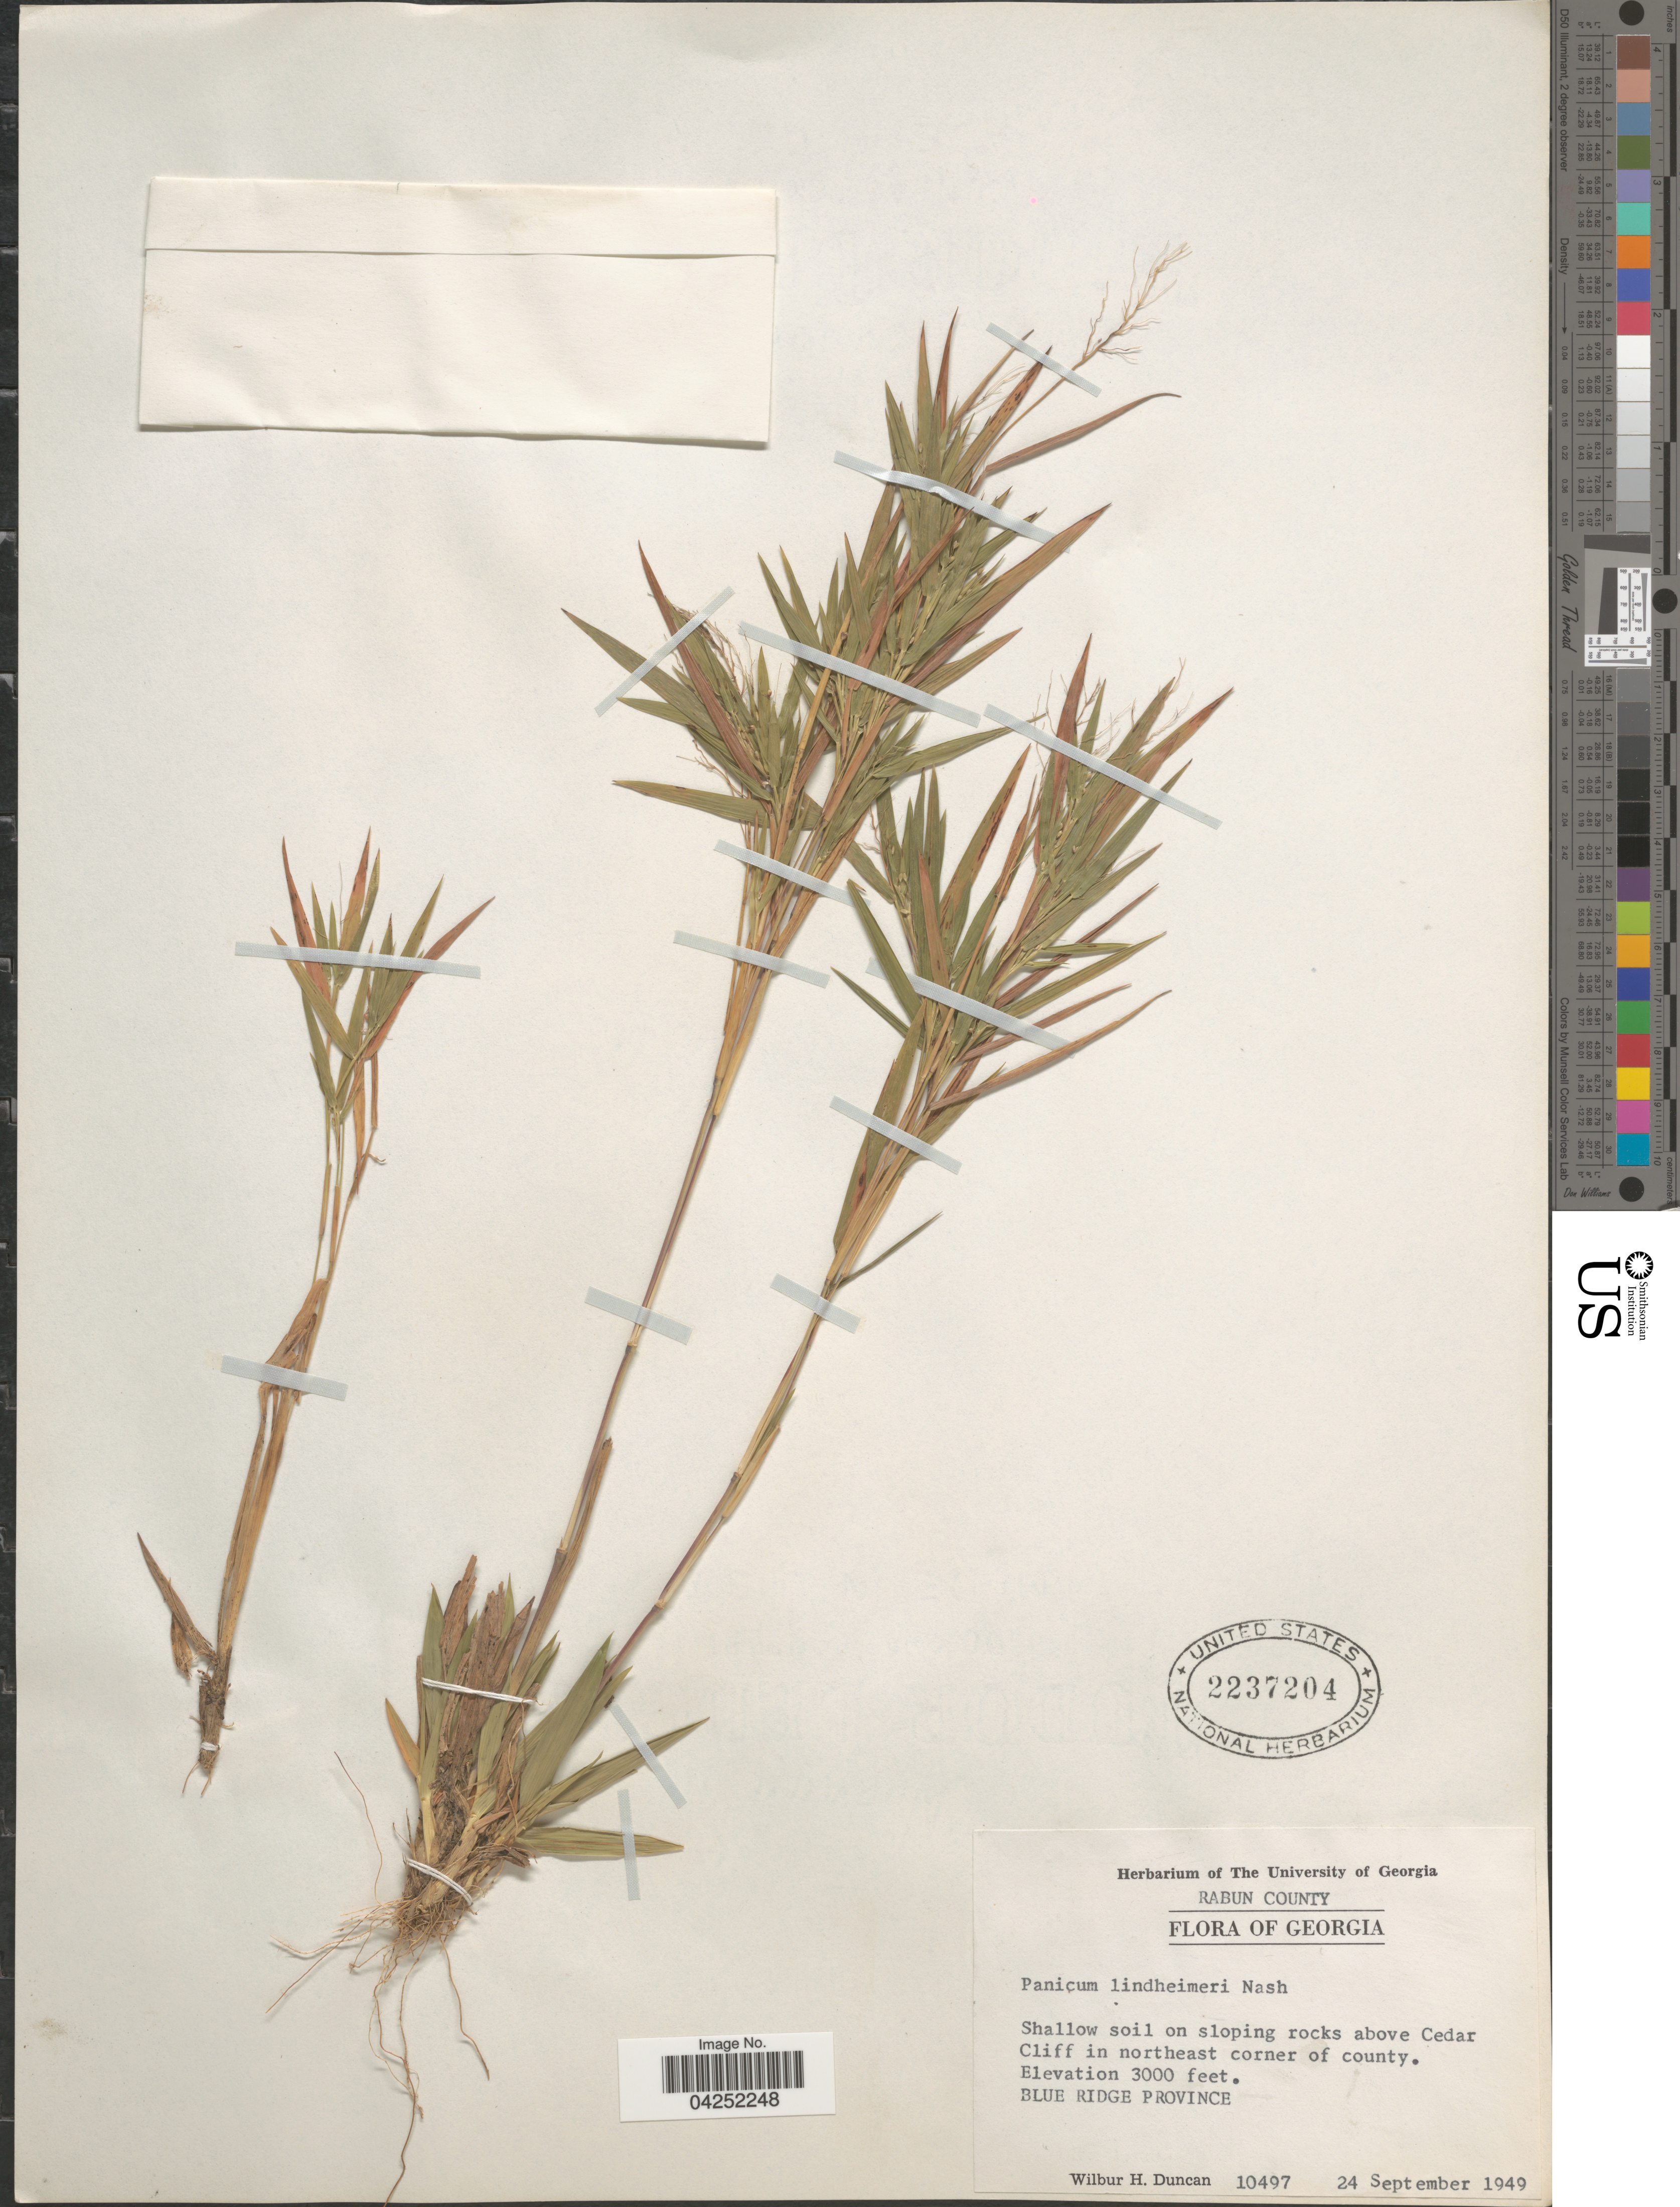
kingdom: Plantae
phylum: Tracheophyta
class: Liliopsida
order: Poales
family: Poaceae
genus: Dichanthelium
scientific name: Dichanthelium acuminatum var. lindheimeri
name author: (Nash) Gould & C.A. Clark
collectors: W. H. Duncan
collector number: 10497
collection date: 1949-09-24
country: United States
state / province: Georgia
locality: Rabun County. Shallow soil on sloping rocks above Cedar Cliff in northeast corner of county. Blue Ridge Province.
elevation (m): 914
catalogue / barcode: US 2237204